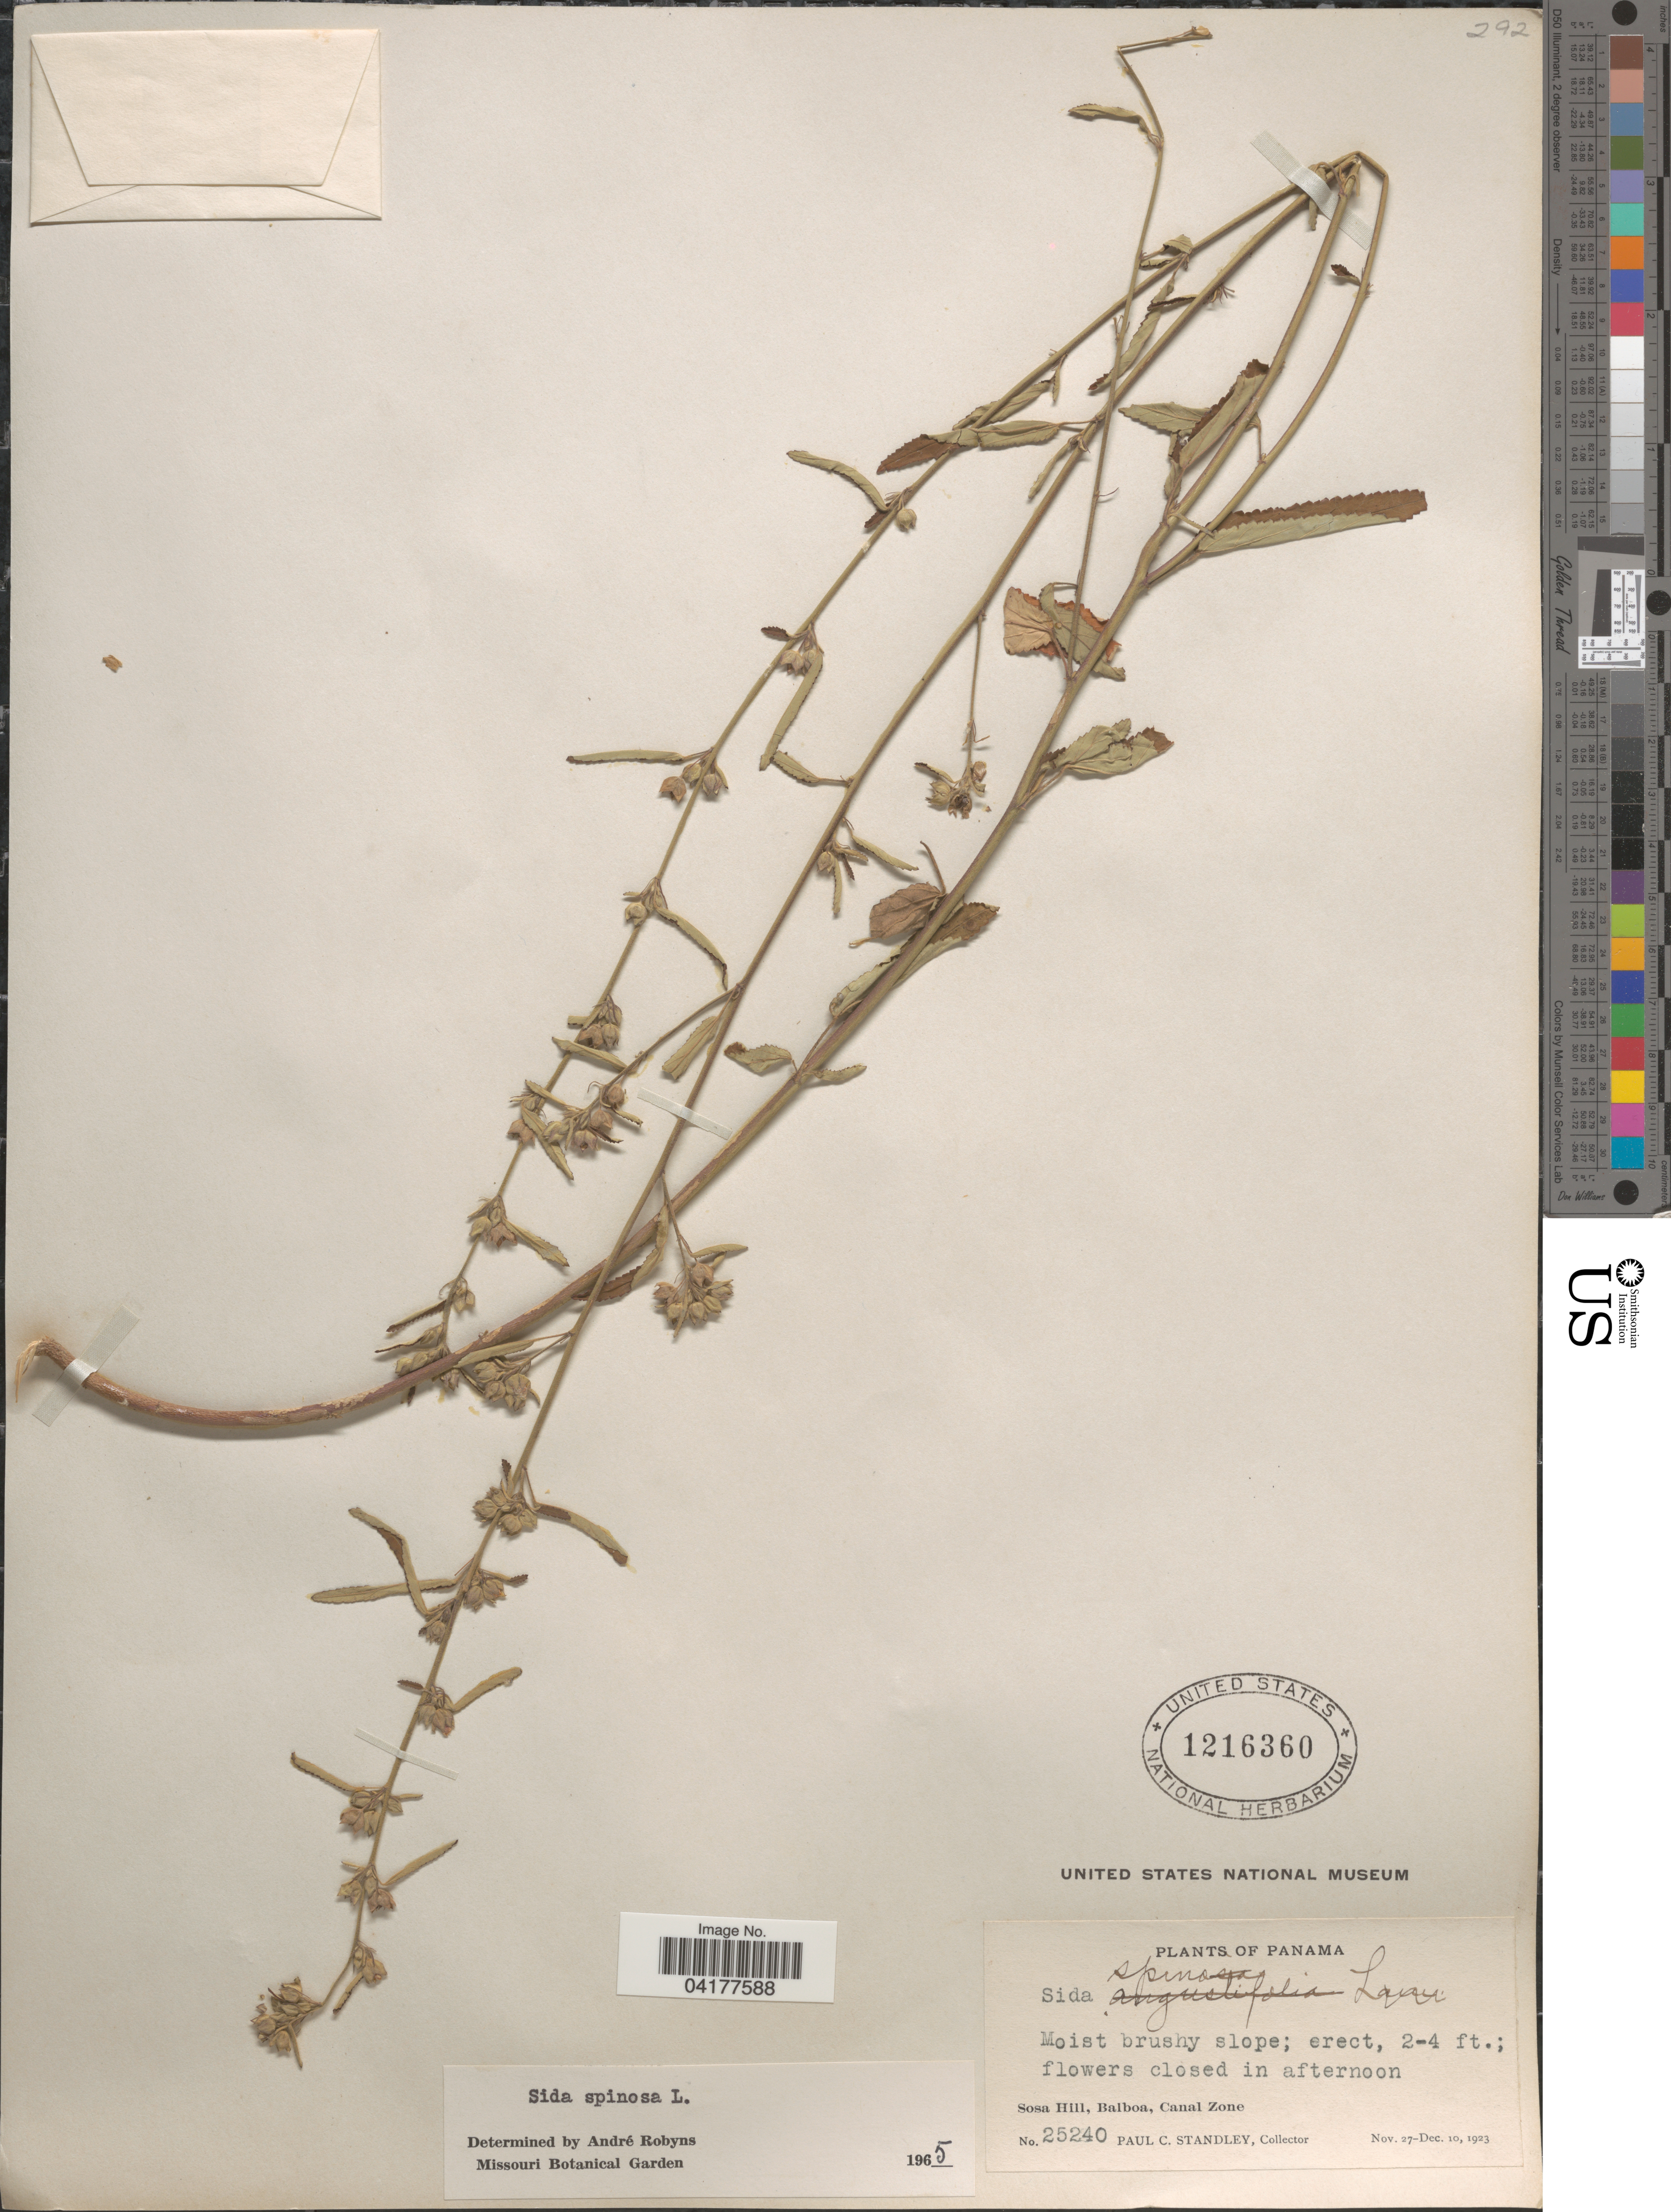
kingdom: Plantae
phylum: Tracheophyta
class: Magnoliopsida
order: Malvales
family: Malvaceae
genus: Sida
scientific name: Sida spinosa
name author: L.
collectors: P. C. Standley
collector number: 25240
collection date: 1923-11-27/1923-12-12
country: Panama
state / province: Colón / Panamá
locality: Sosa Hill, Balboa, Canal Zone.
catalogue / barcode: US 1216360